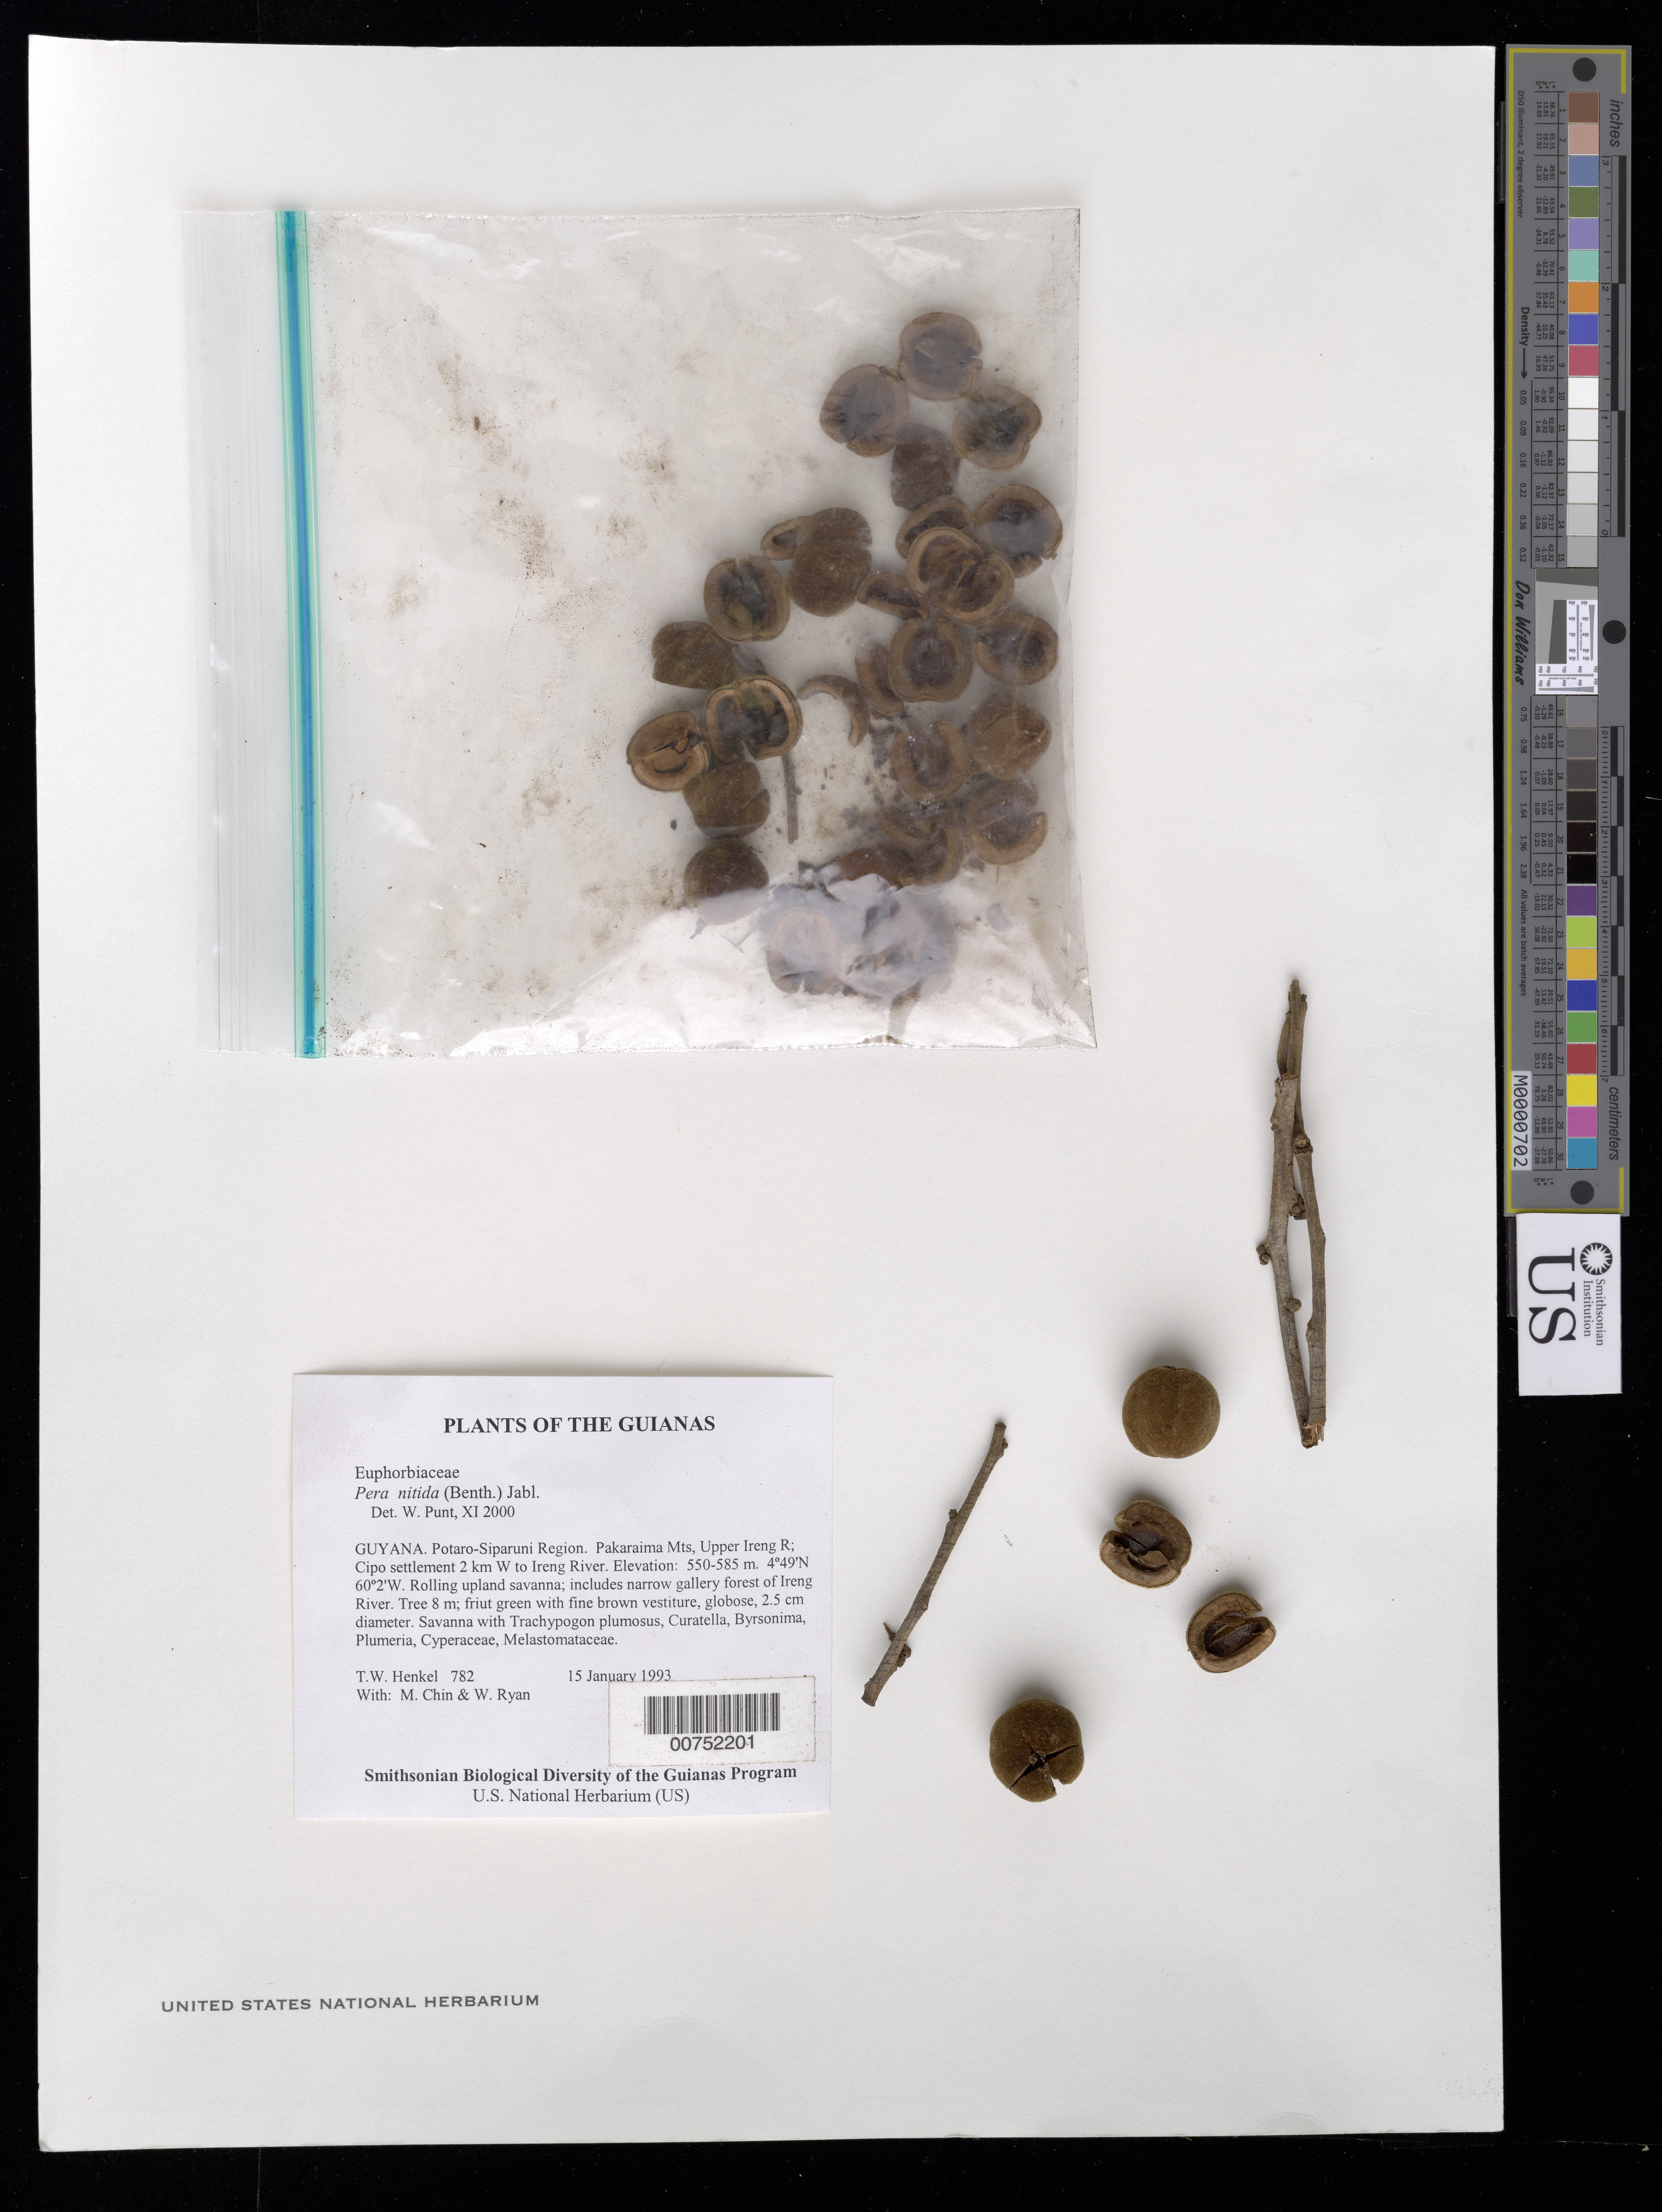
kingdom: Plantae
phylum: Tracheophyta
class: Magnoliopsida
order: Malpighiales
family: Peraceae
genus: Pera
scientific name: Pera nitida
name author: (Benth.)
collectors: T. Henkel, M. Chin & W. Ryan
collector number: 782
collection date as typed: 15 January 1993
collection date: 1993-01-15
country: Guyana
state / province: Potaro-Siparuni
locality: Pakaraima Mts, Upper Ireng R; Cipo settlement 2 km W to Ireng River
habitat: Rolling upland savanna; includes narrow gallery forest of Ireng River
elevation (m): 550